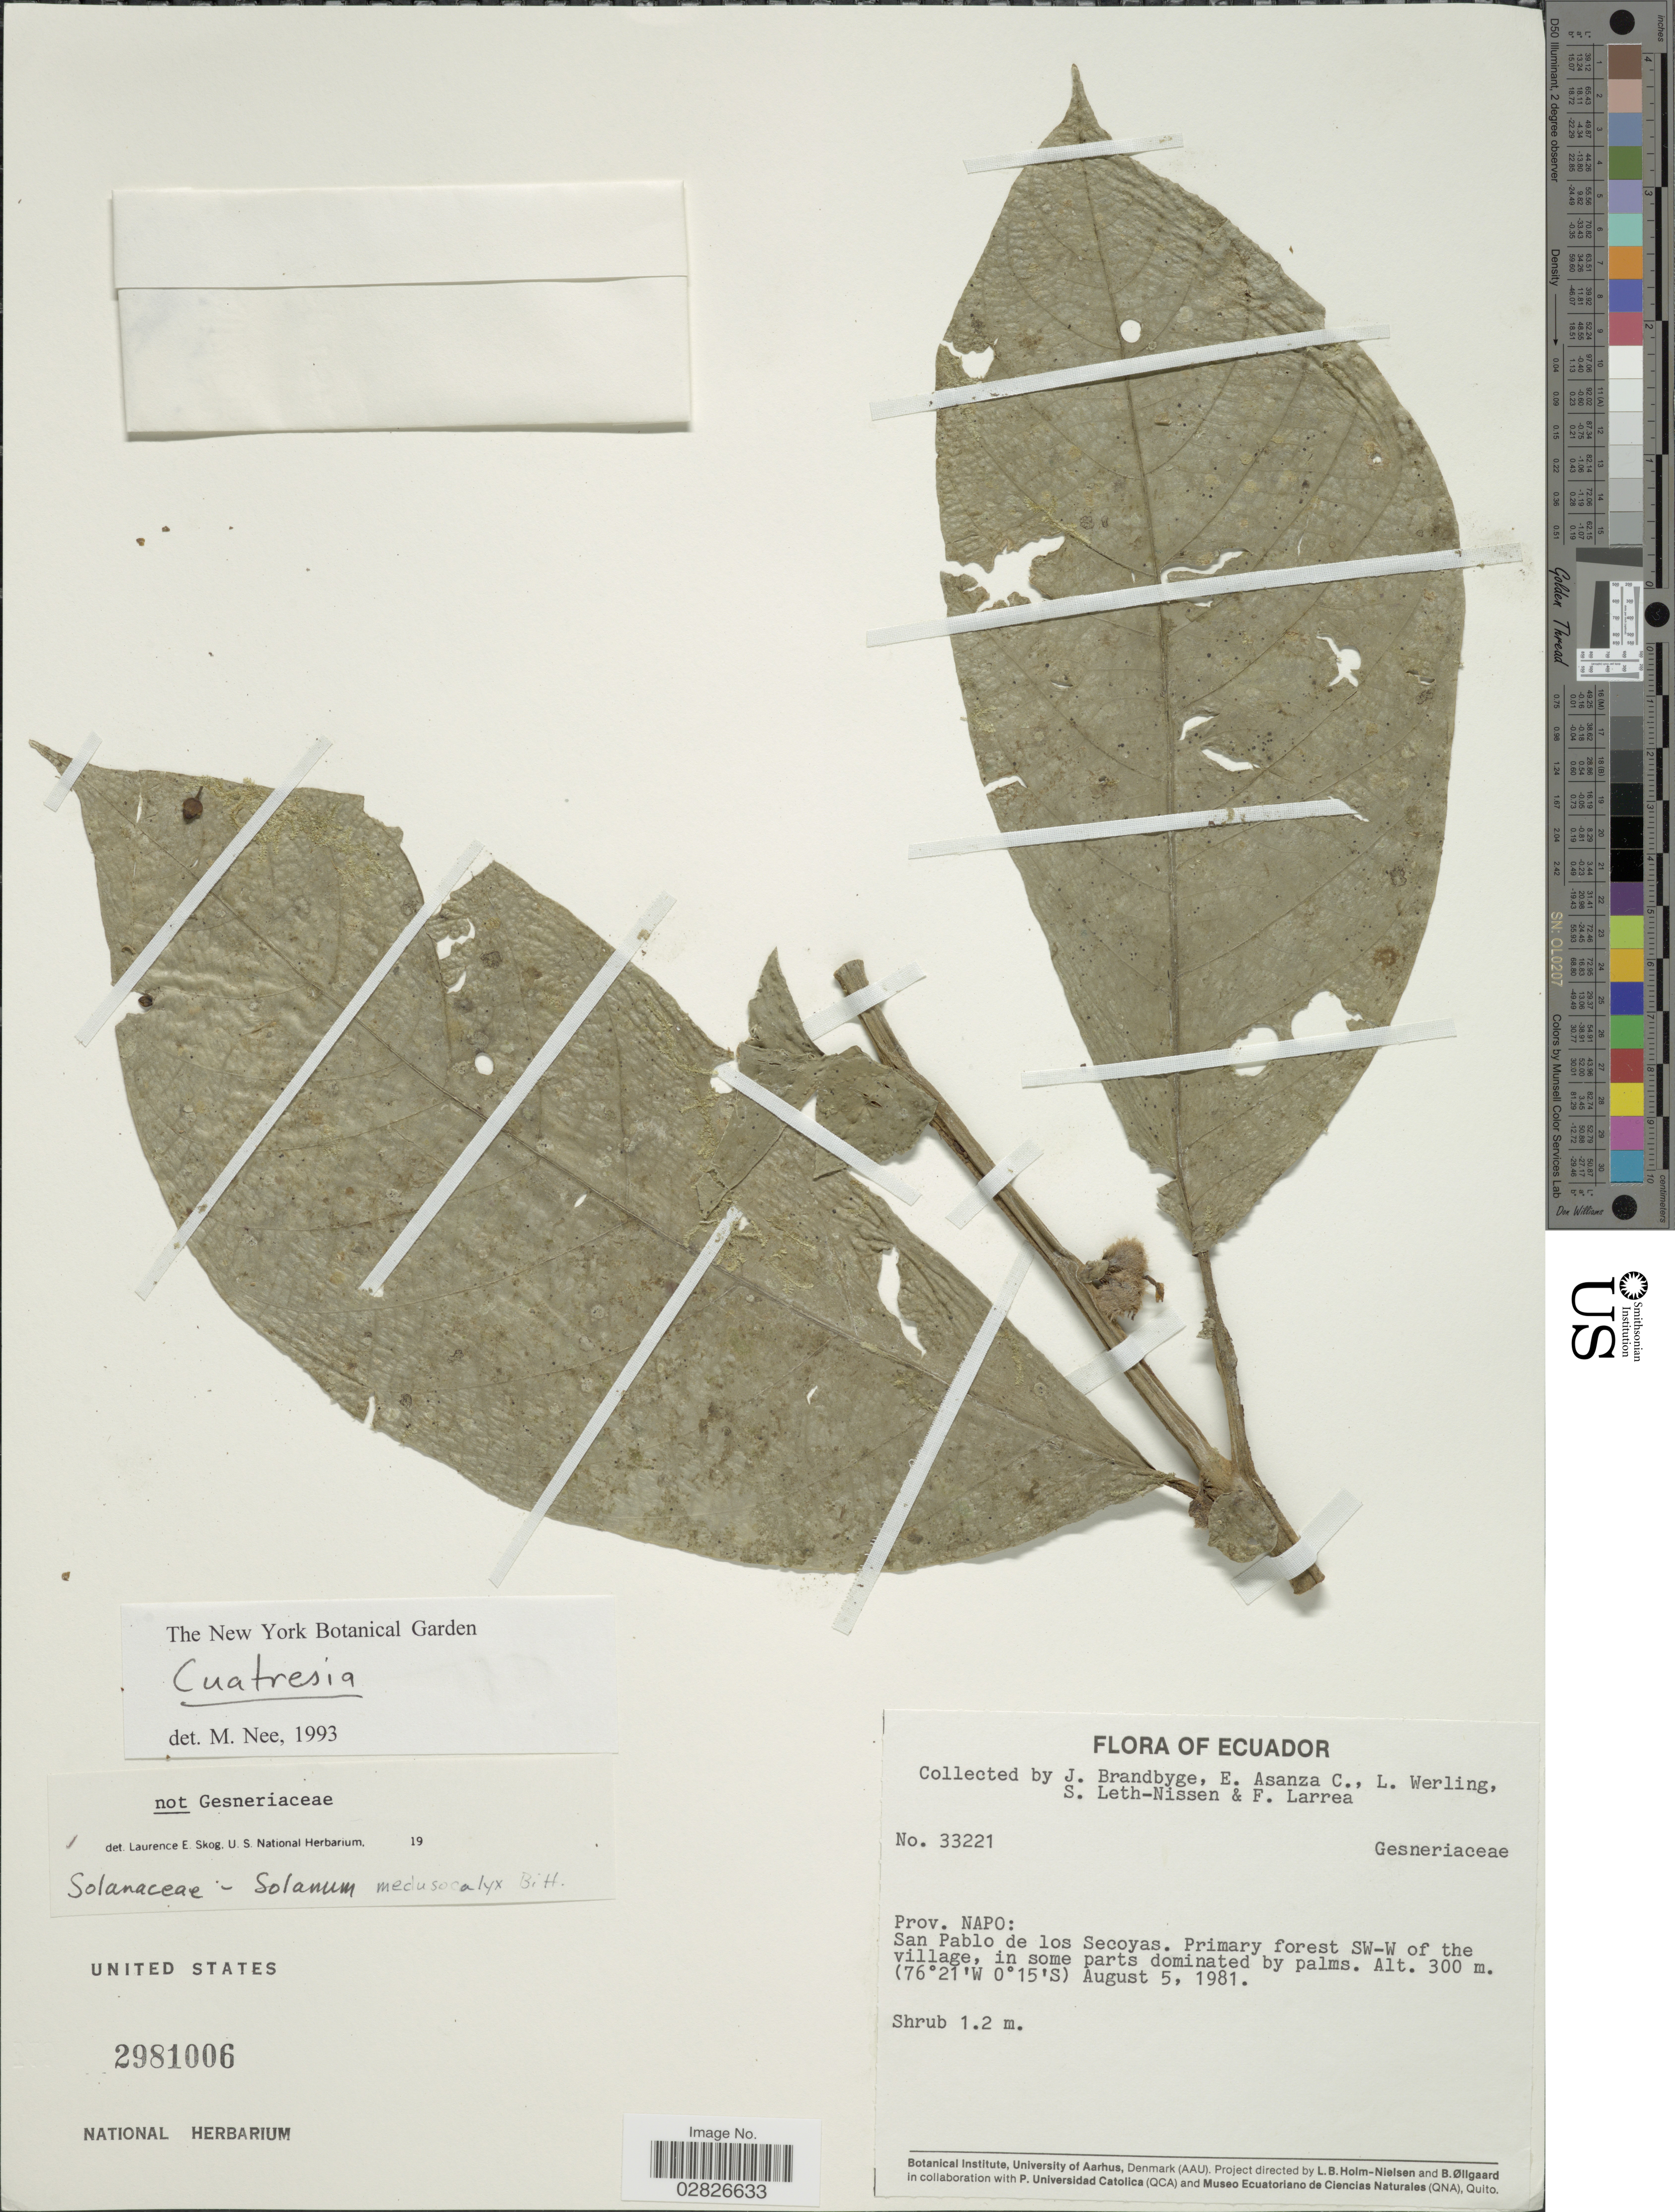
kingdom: Plantae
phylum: Tracheophyta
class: Magnoliopsida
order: Solanales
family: Solanaceae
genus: Cuatresia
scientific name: Cuatresia sp.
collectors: J. Brandbyge, E. Asanza C., L. Werling, S. Leth-Nissen & F. Larrea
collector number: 33221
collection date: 1981-08-05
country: Ecuador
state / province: Napo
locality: San Pablo de los Secoyas, Primary forest SW-W of the village.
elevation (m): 300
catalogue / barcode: US 2981006